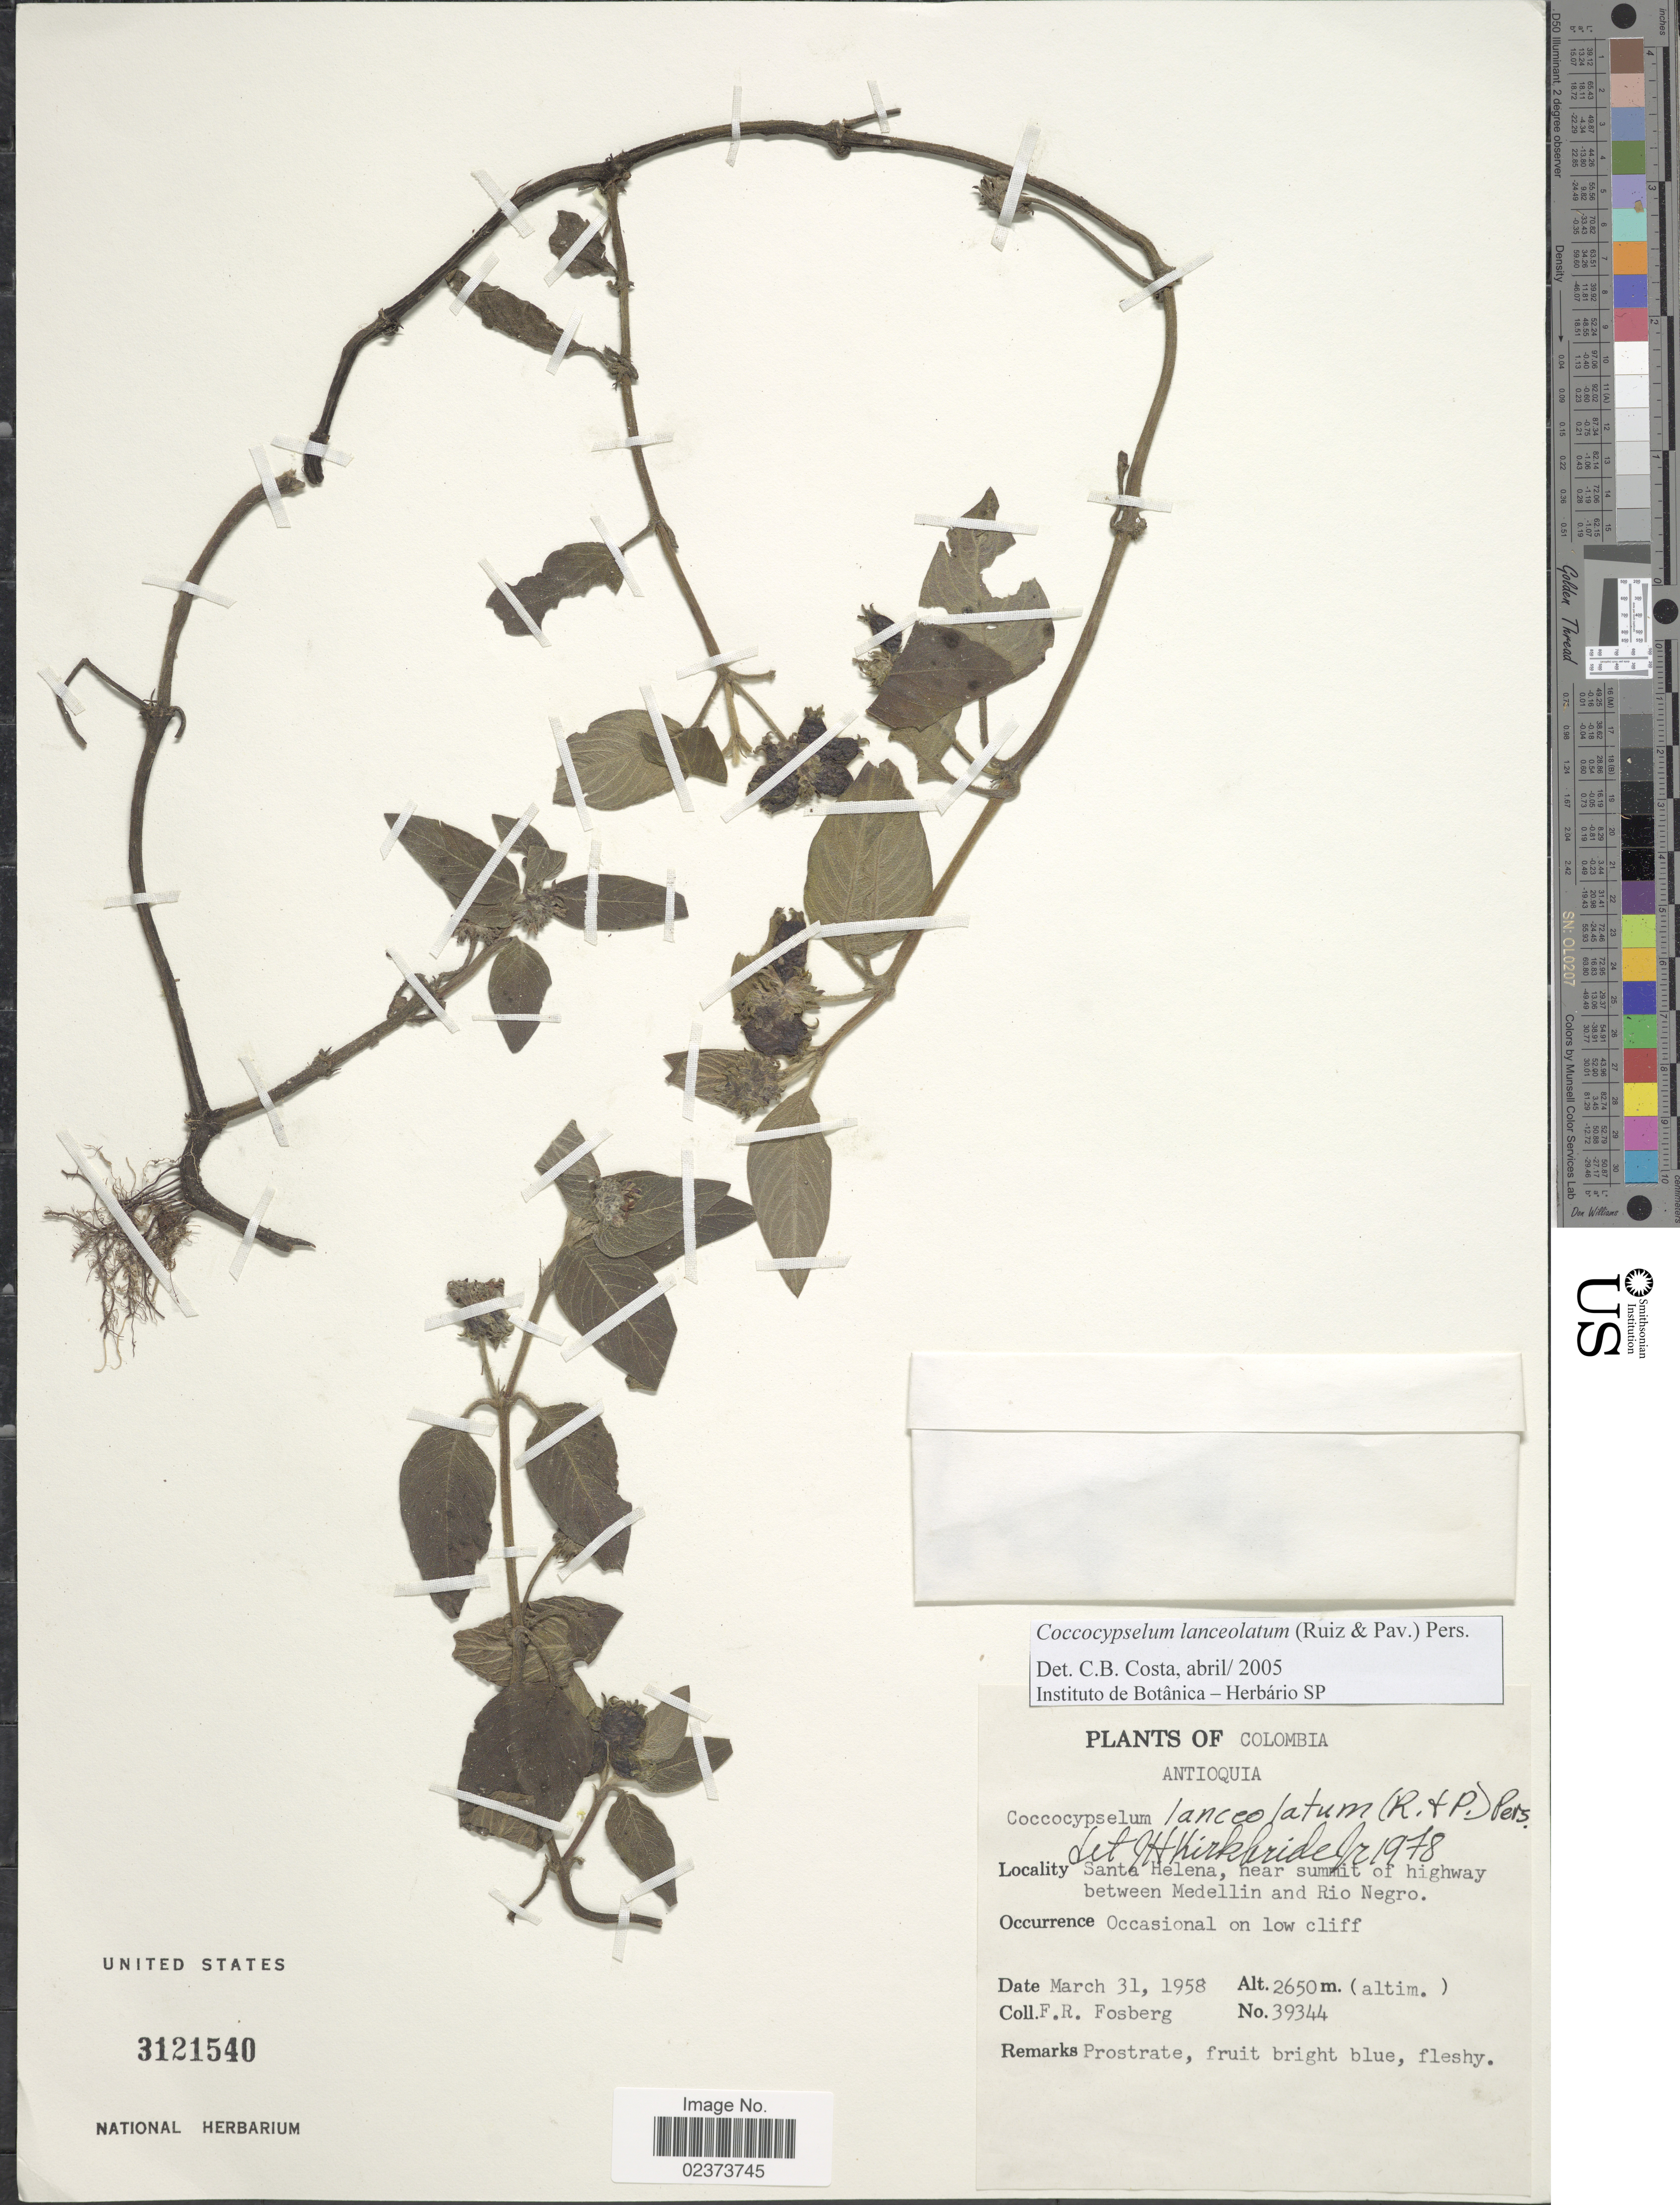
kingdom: Plantae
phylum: Tracheophyta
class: Magnoliopsida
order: Gentianales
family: Rubiaceae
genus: Coccocypselum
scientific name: Coccocypselum lanceolatum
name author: (Ruiz & Pav.) Pers.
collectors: F. R. Fosberg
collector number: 39344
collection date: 1958-03-31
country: Colombia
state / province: Antioquia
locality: Santa Helena, near Summit of highway between Medellin and Rio Negro, Occasional on low cliff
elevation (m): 2650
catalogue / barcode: US 3121540